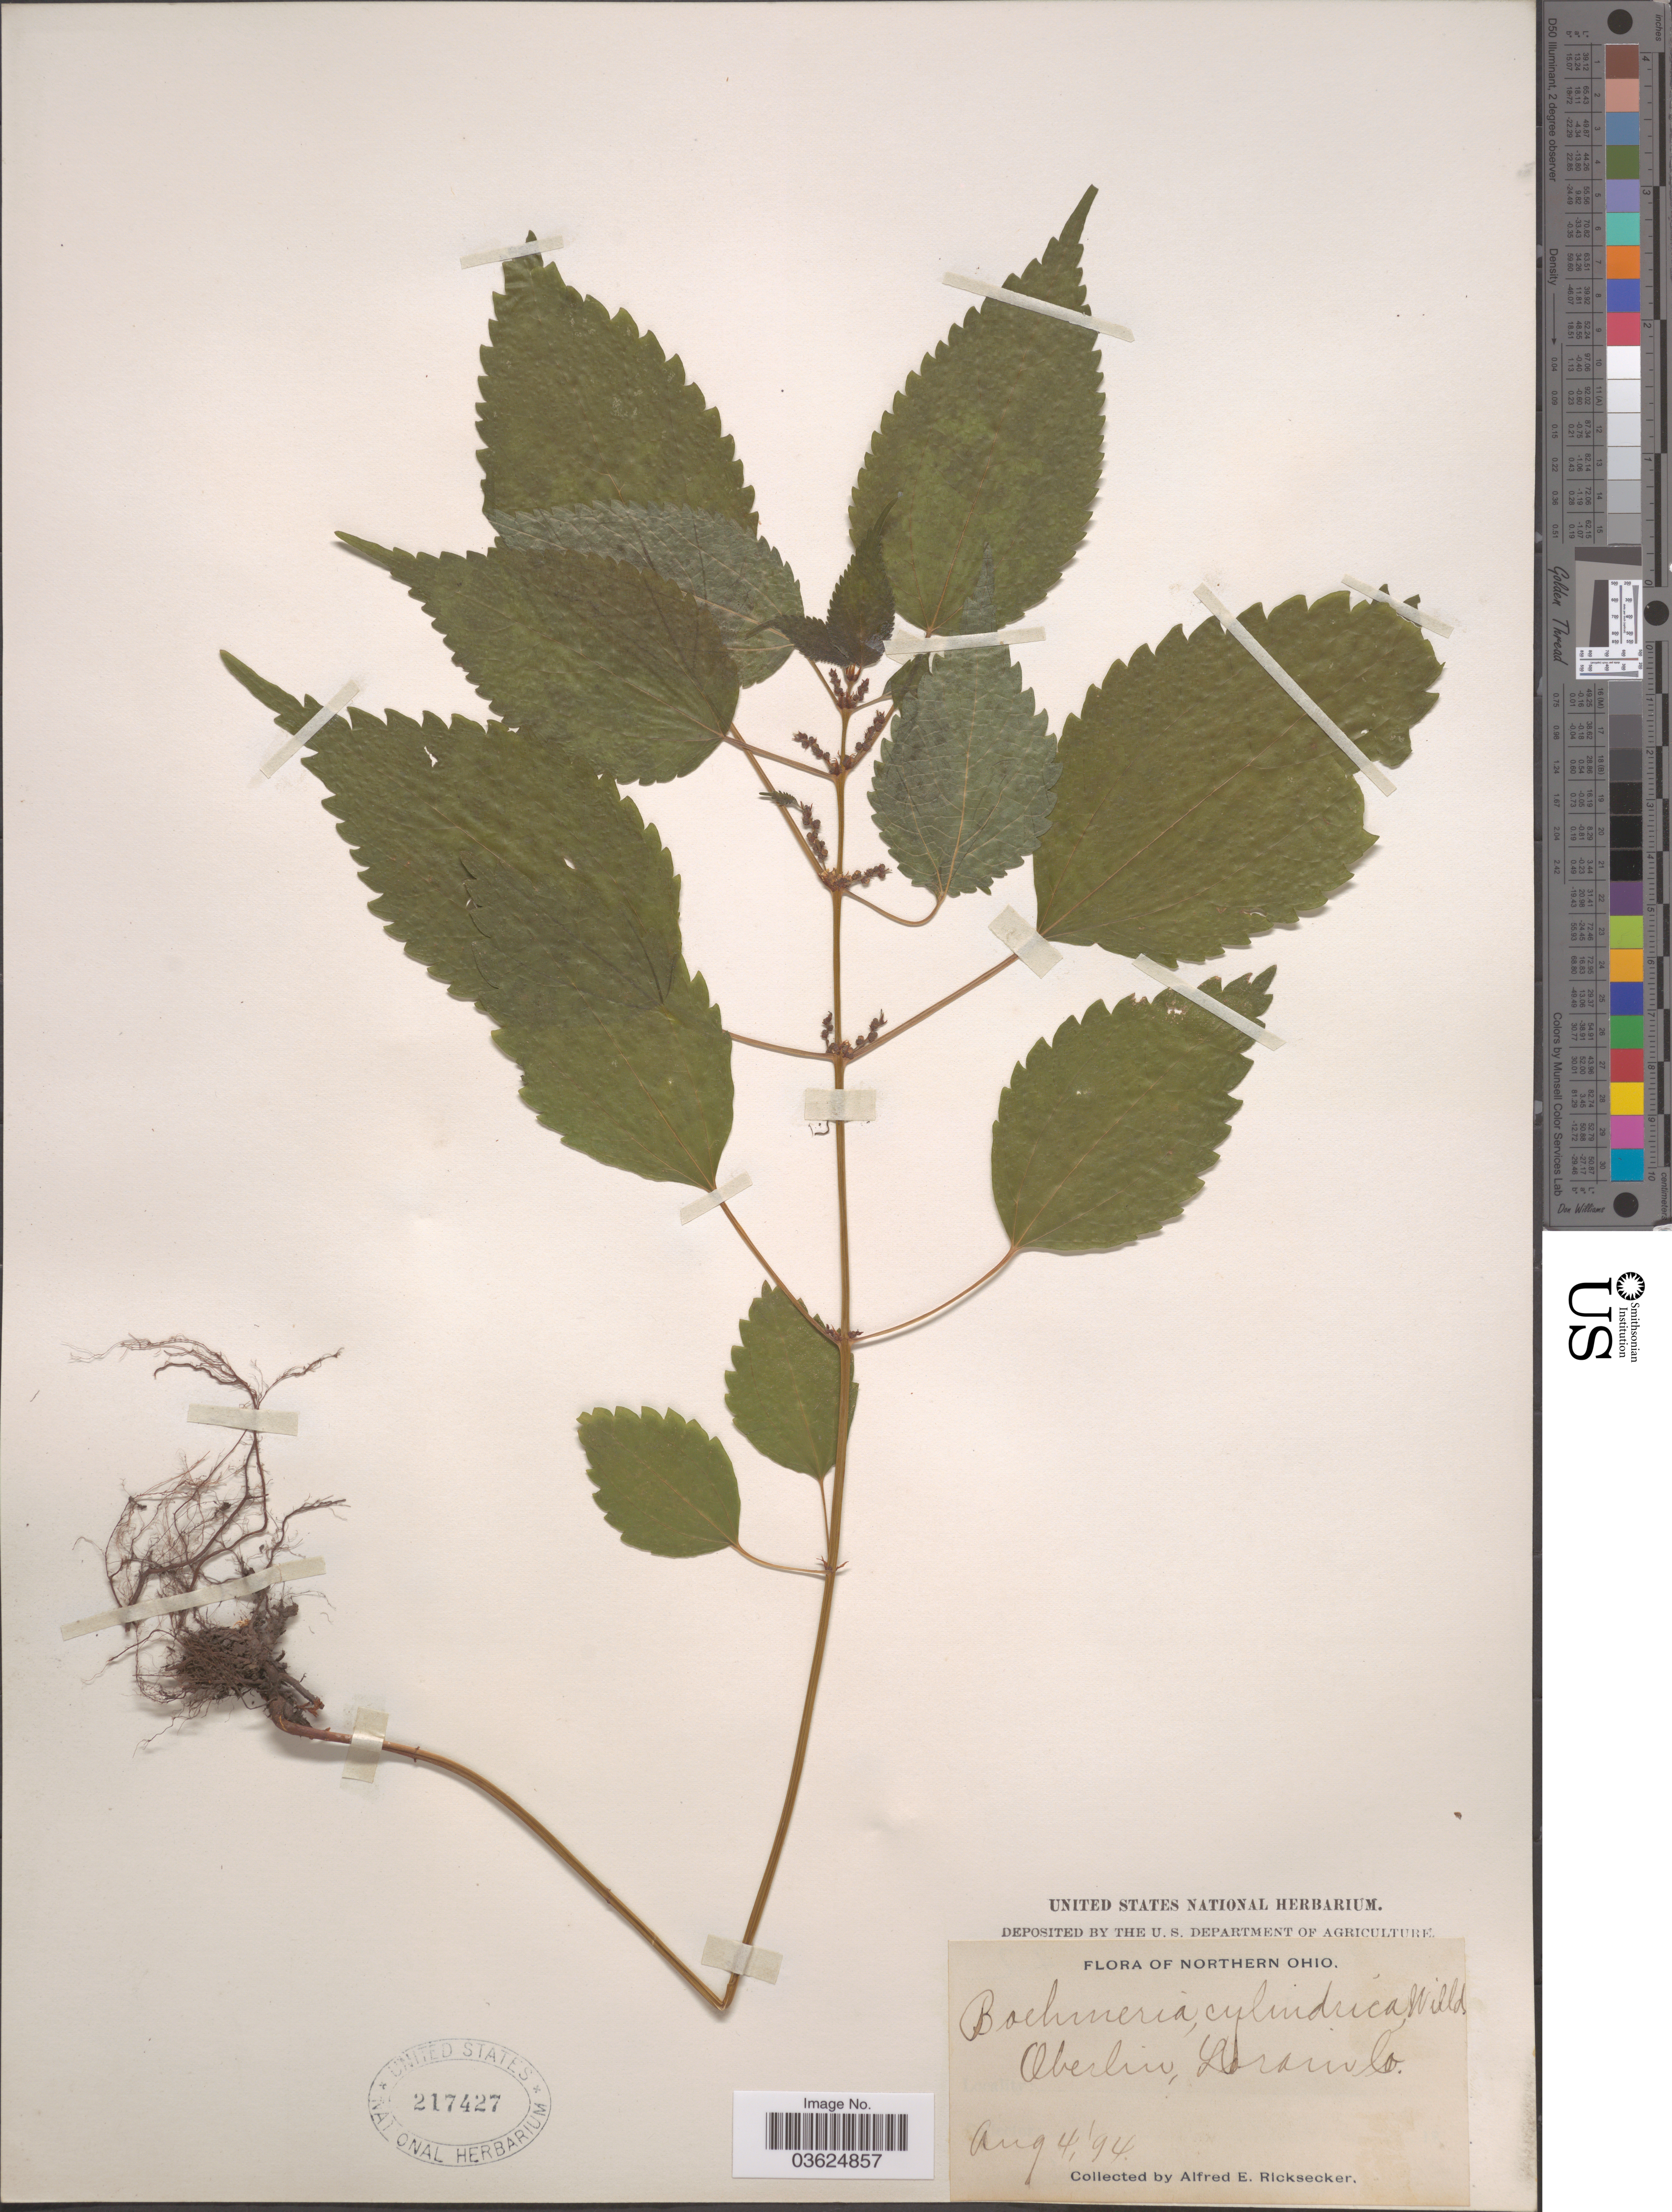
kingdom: Plantae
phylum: Tracheophyta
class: Magnoliopsida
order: Rosales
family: Urticaceae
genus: Boehmeria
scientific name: Boehmeria cylindrica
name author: (L.) Sw.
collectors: A. E. Ricksecker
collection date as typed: Transcribed d/m/y: 4/8/94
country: United States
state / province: Ohio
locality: Northern Ohio. Oberlin, Lorain Co.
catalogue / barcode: US 217427